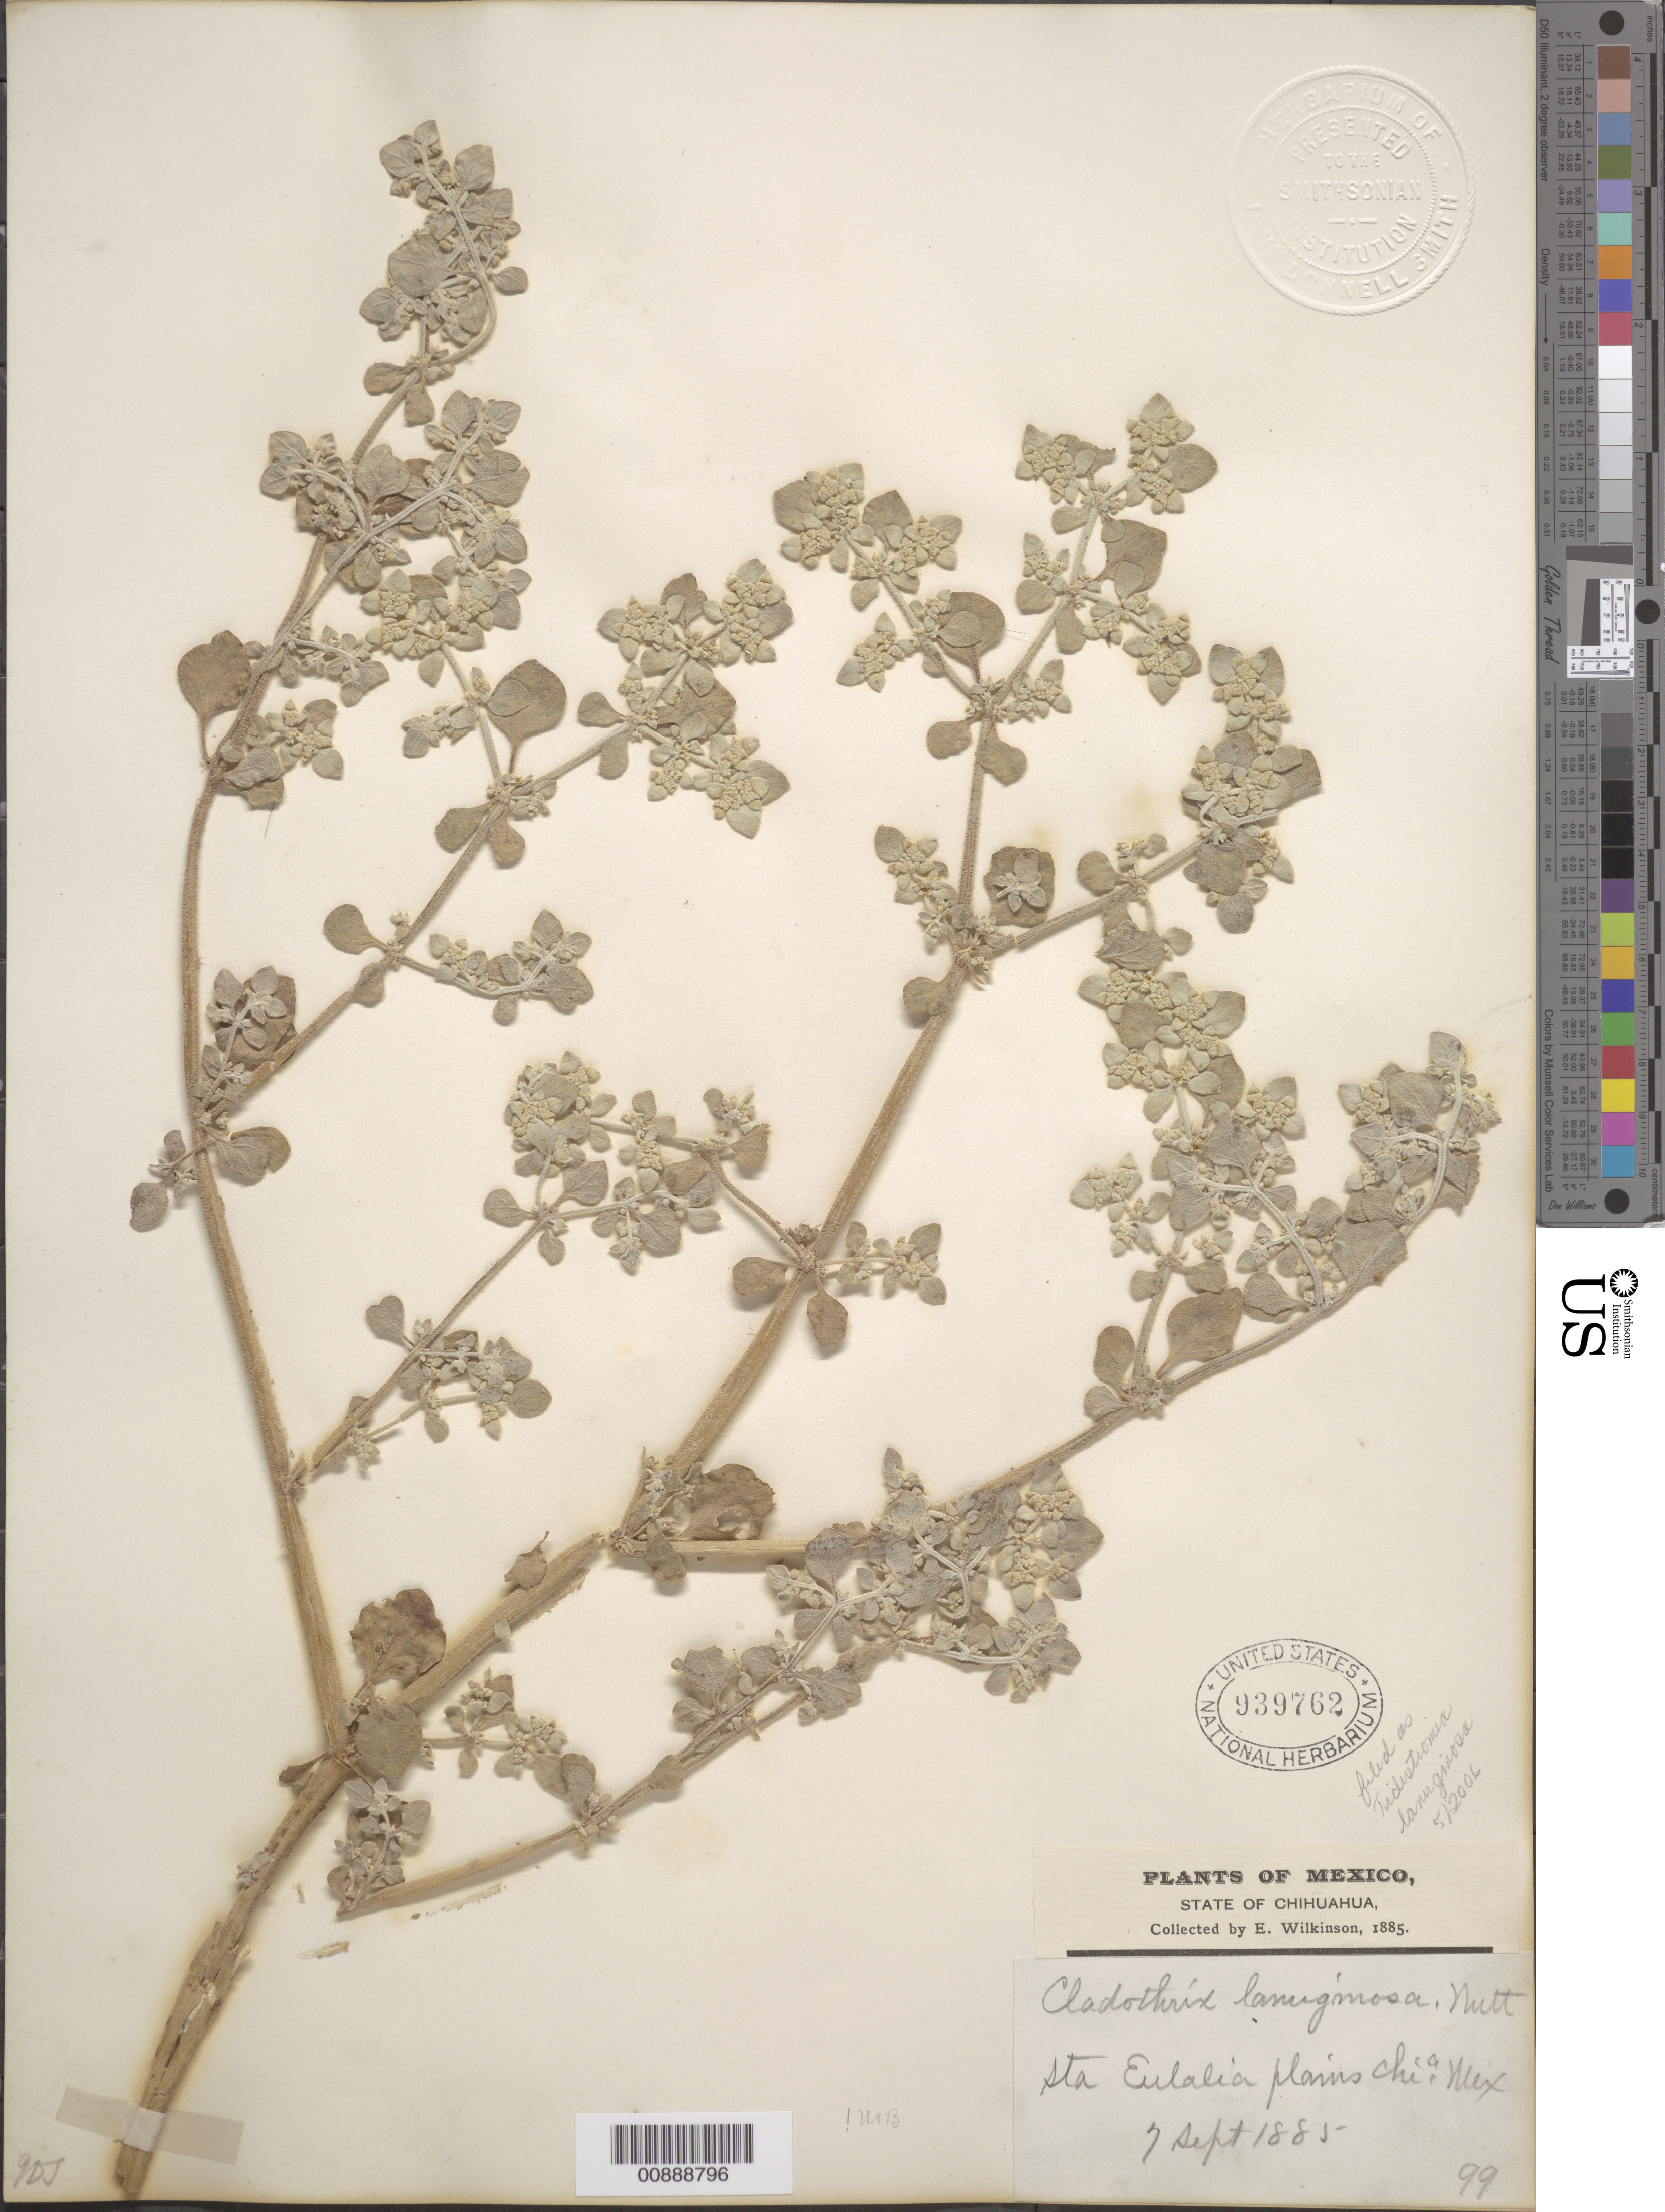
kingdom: Plantae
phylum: Tracheophyta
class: Magnoliopsida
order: Caryophyllales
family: Amaranthaceae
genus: Tidestromia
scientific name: Tidestromia lanuginosa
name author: (Nutt.) Standl.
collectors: E. Wilkinson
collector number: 99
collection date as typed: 07 Sep 1885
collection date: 1885-09-07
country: Mexico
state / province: Chihuahua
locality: Santa Eulalia plains, Chihuahua.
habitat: Plains.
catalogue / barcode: US 939762